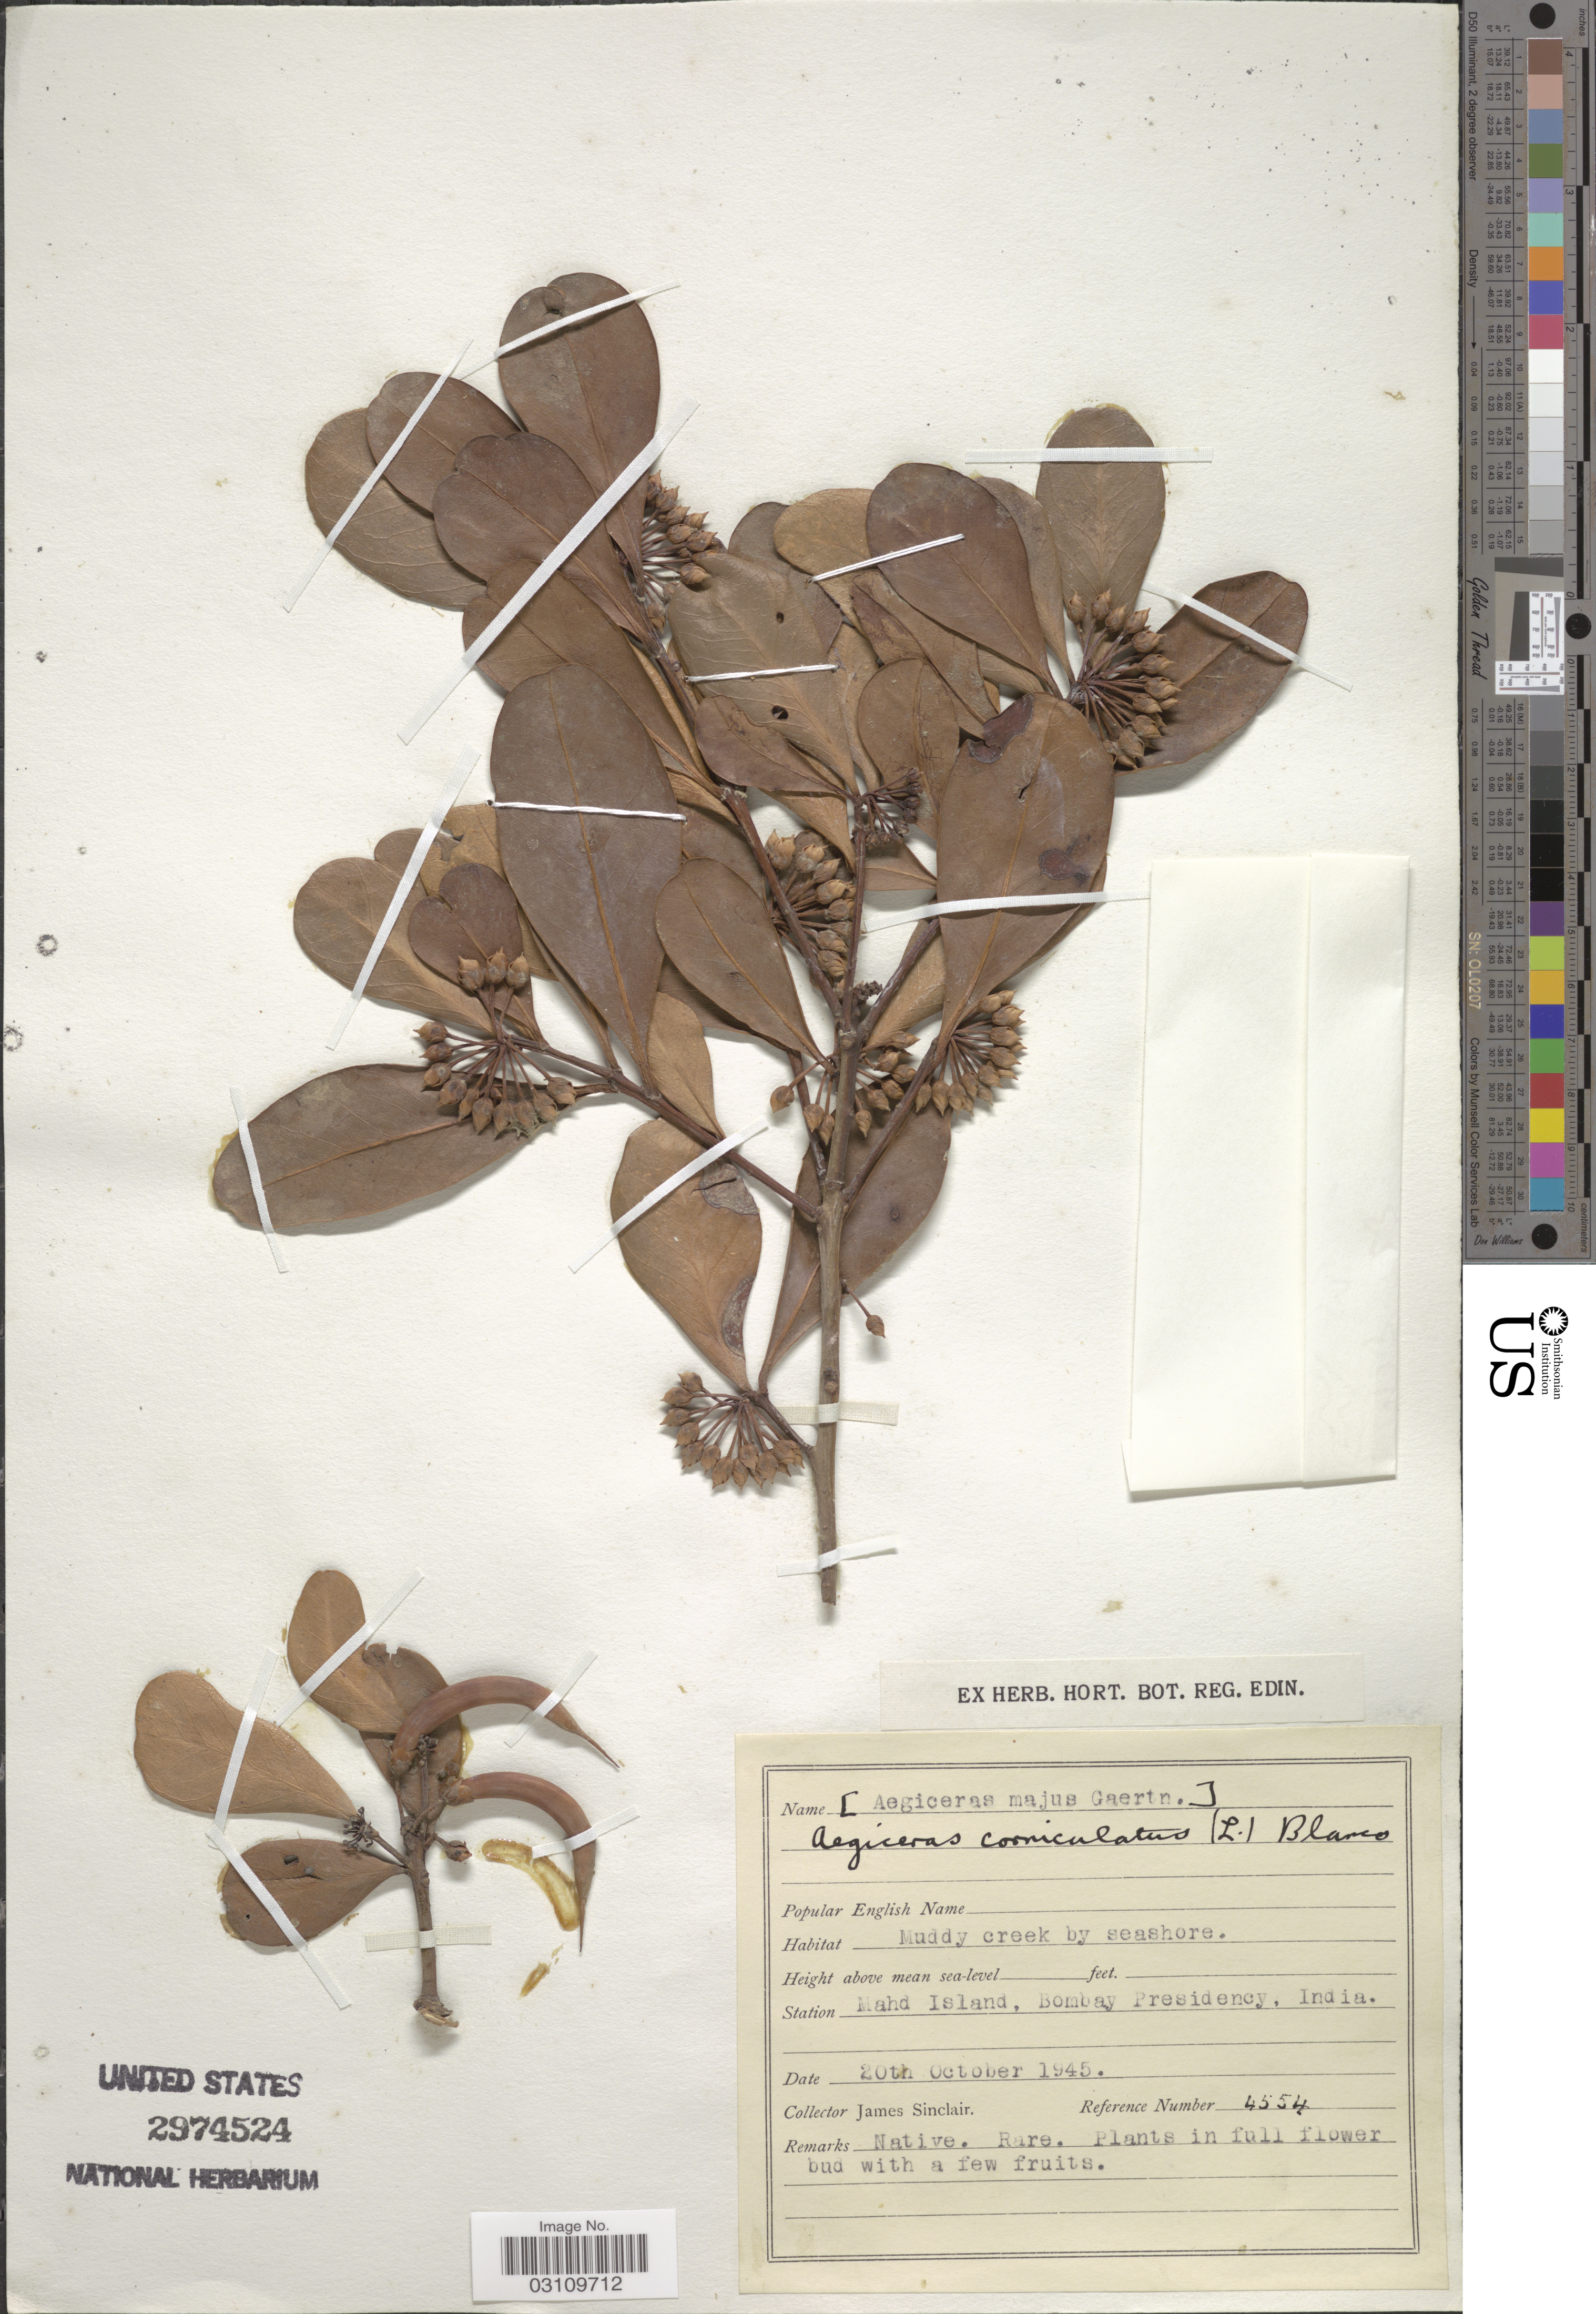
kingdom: Plantae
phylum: Tracheophyta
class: Magnoliopsida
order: Ericales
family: Primulaceae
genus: Aegiceras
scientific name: Aegiceras corniculatum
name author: (L.) Blanco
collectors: J. Sinclair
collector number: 4554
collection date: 1945-10-20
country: India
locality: Station Mahd Island, Bombay Presidency.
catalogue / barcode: US 2974524